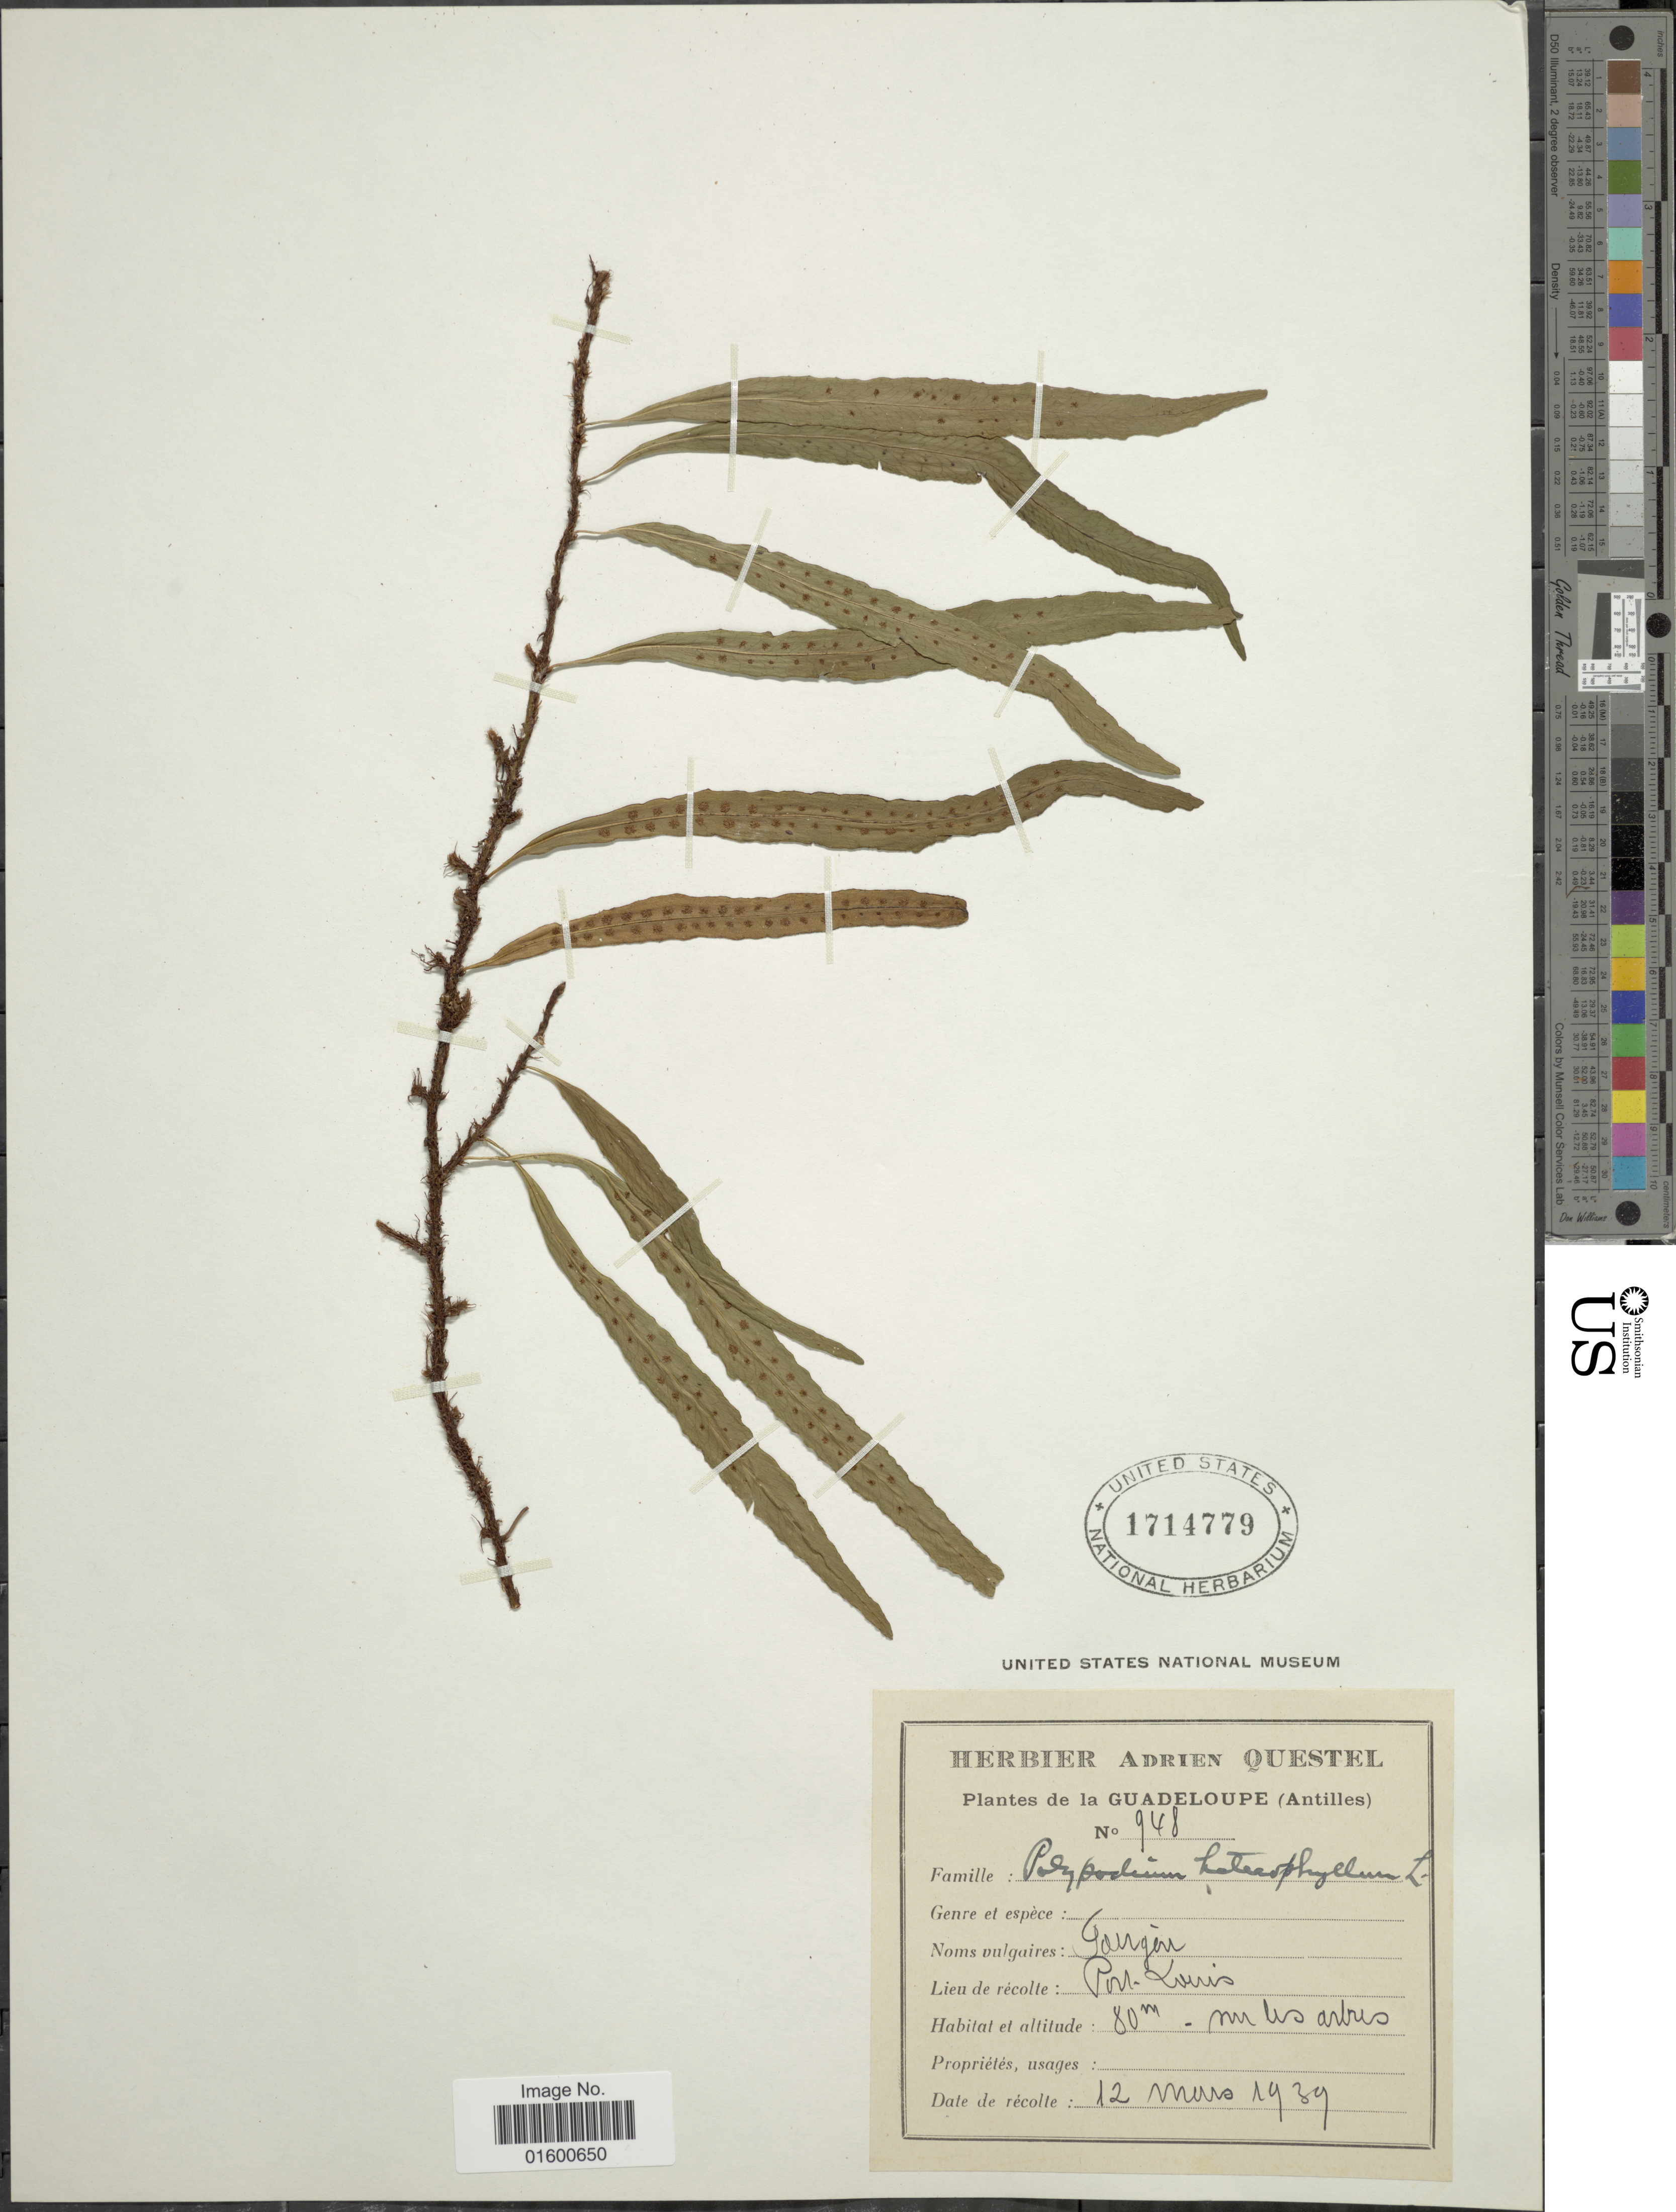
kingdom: Plantae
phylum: Tracheophyta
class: Polypodiopsida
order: Polypodiales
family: Polypodiaceae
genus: Microgramma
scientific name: Microgramma heterophylla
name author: (L.) Wherry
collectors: ex herb. A. Questal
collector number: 948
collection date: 1939-03-12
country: Guadeloupe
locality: Antilles, Port-Louis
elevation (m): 80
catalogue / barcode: US 171479